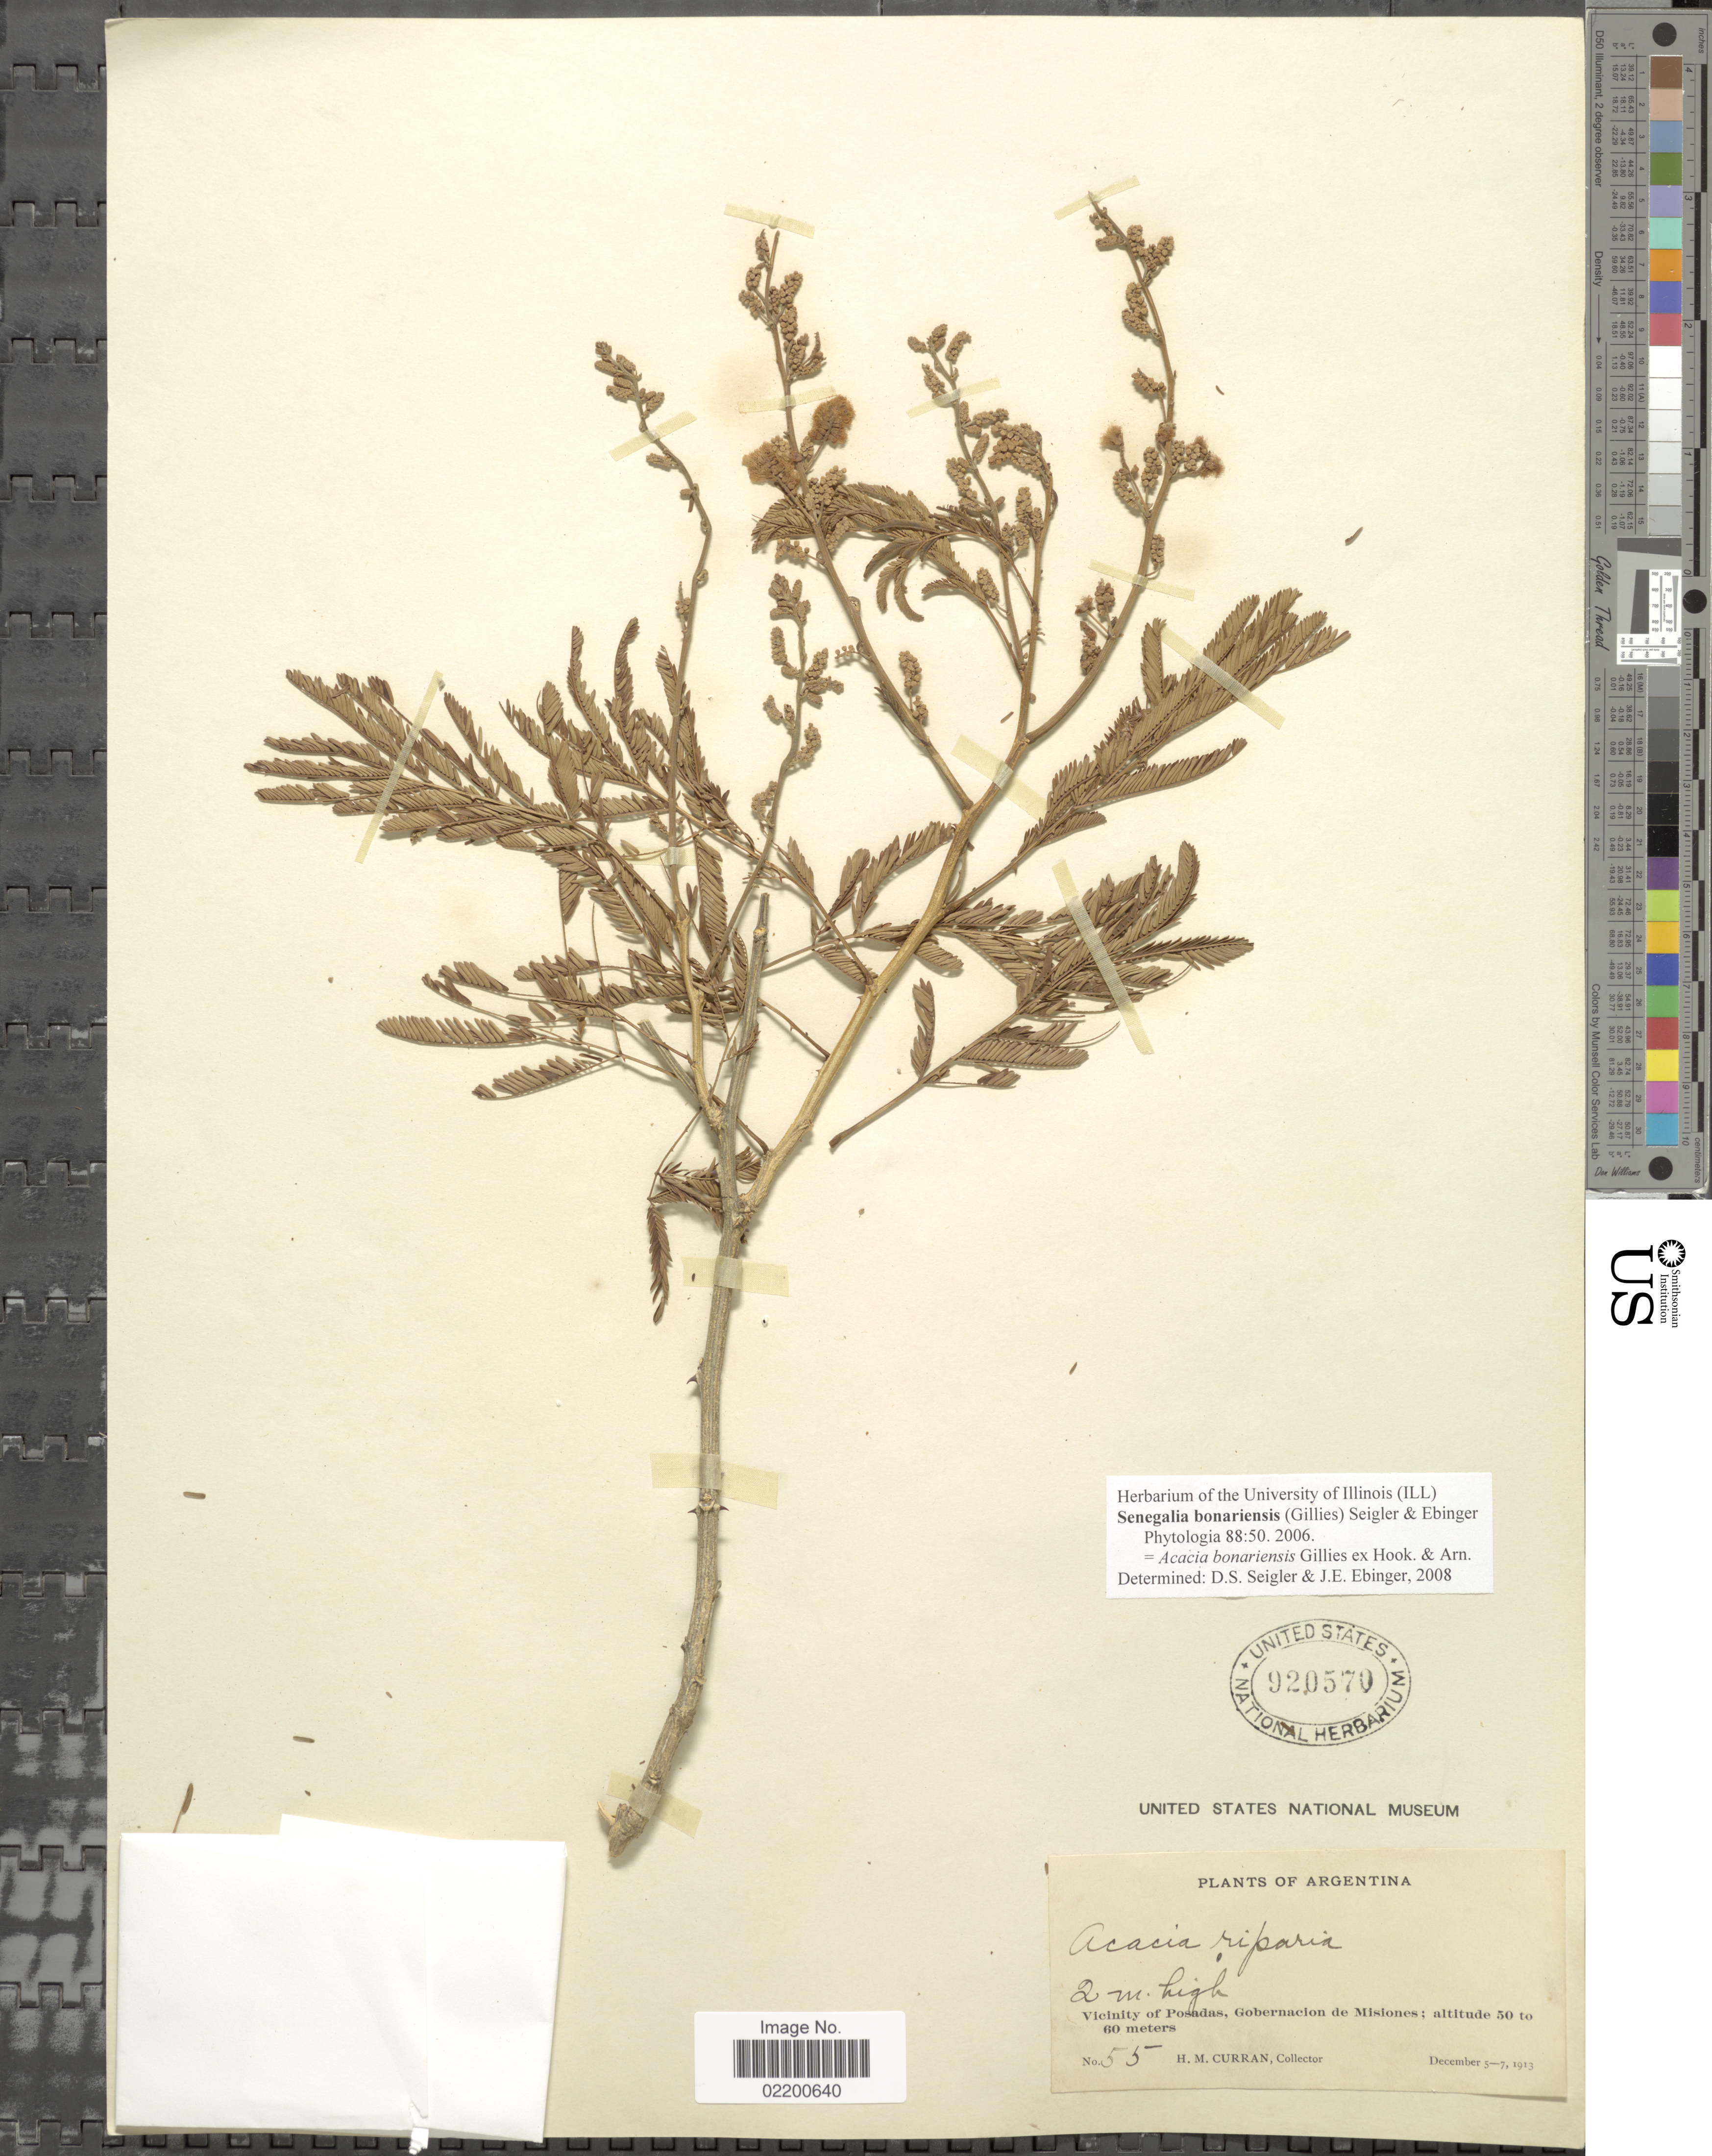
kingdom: Plantae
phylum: Tracheophyta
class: Magnoliopsida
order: Fabales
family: Fabaceae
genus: Senegalia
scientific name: Senegalia bonariensis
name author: (Gillies ex Hook. & Arn.) Seigler & Ebinger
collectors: H. M. Curran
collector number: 55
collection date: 1913-12-05/1913-12-07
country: Argentina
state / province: Misiones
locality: Vicinity of Posadas, Gobernacion de Misiones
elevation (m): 50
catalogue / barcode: US 920570